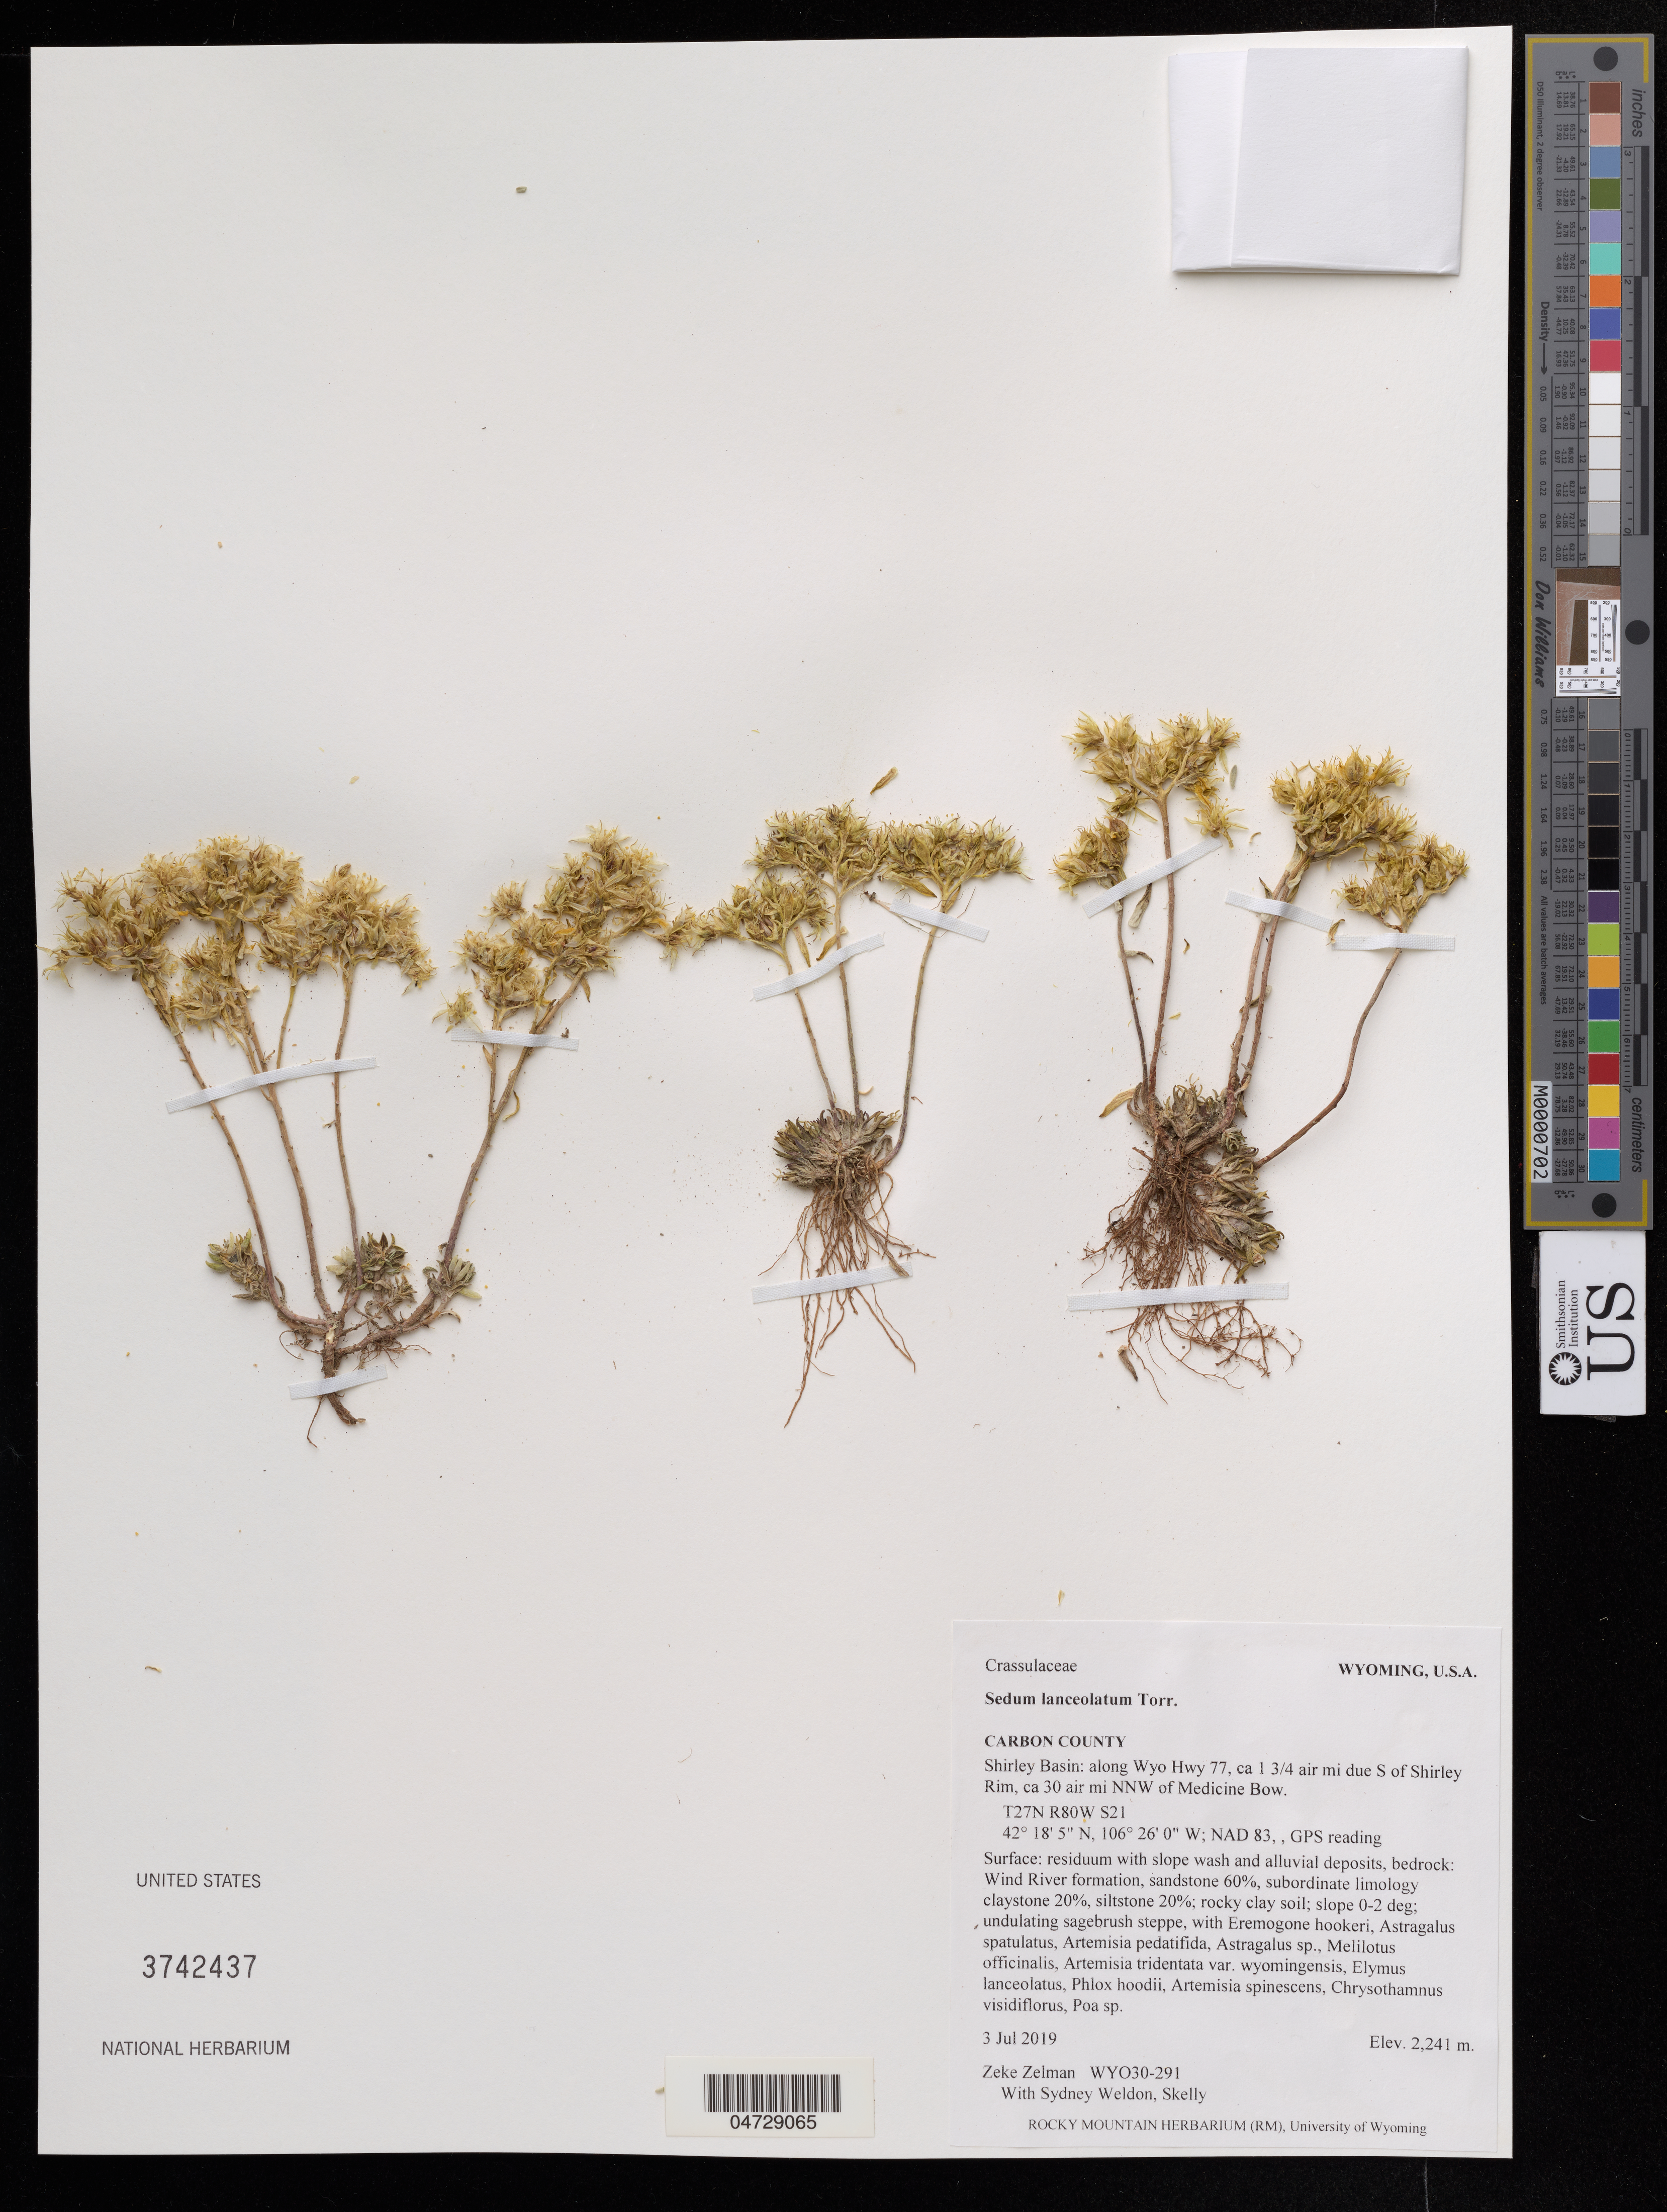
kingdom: Plantae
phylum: Tracheophyta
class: Magnoliopsida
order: Saxifragales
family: Crassulaceae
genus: Sedum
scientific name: Sedum lanceolatum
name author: Torr.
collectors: Z. Zelman & S. Sydney Weldon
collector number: WYO30-291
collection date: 2019-07-03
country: United States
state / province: Wyoming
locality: Carbon County. Shirley Basin: along Wyo Hwy 77, ca 1 3/4 air mi due S of Shirley Rim, ca 30 air mi NNW of Medicine Bow.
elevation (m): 2241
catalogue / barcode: US 3742437